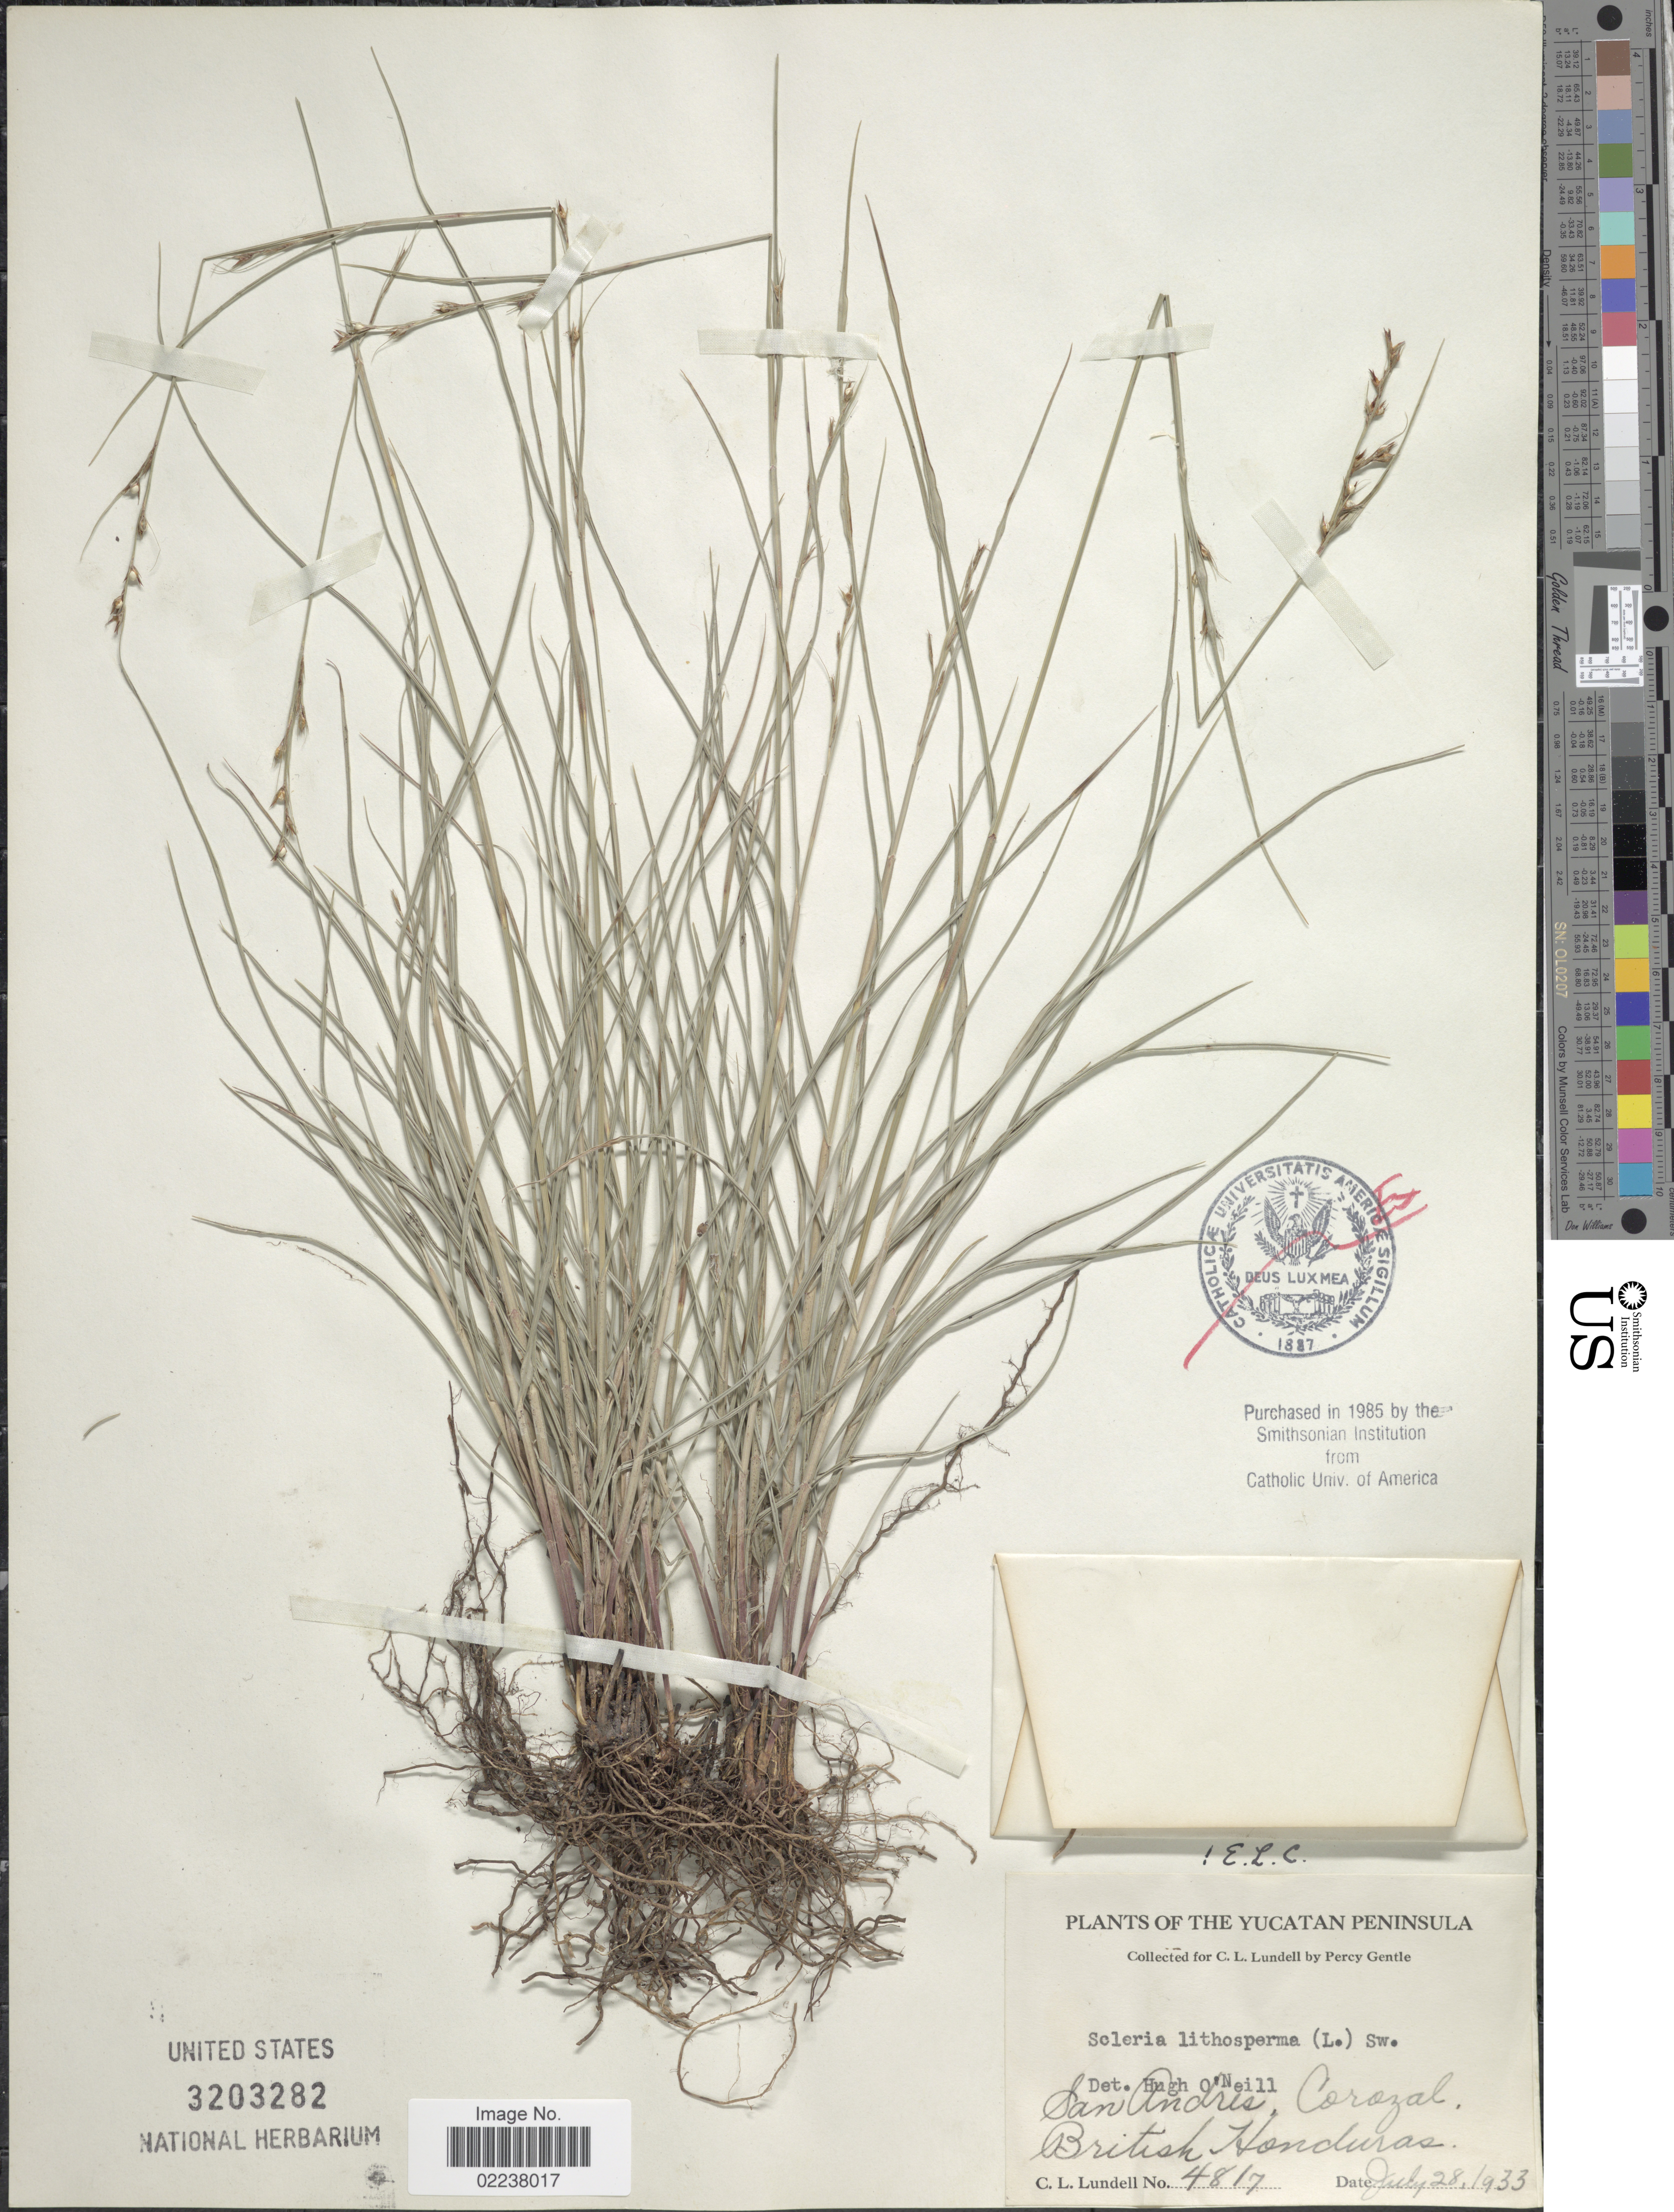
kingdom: Plantae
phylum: Tracheophyta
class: Liliopsida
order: Poales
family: Cyperaceae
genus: Scleria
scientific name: Scleria lithosperma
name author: (L.) Sw.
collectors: C. L. Lundell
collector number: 4817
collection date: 1933-07-28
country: Belize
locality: Yucatan Peninsula, San Andres, Corozal, British Honduras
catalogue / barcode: US 3203282